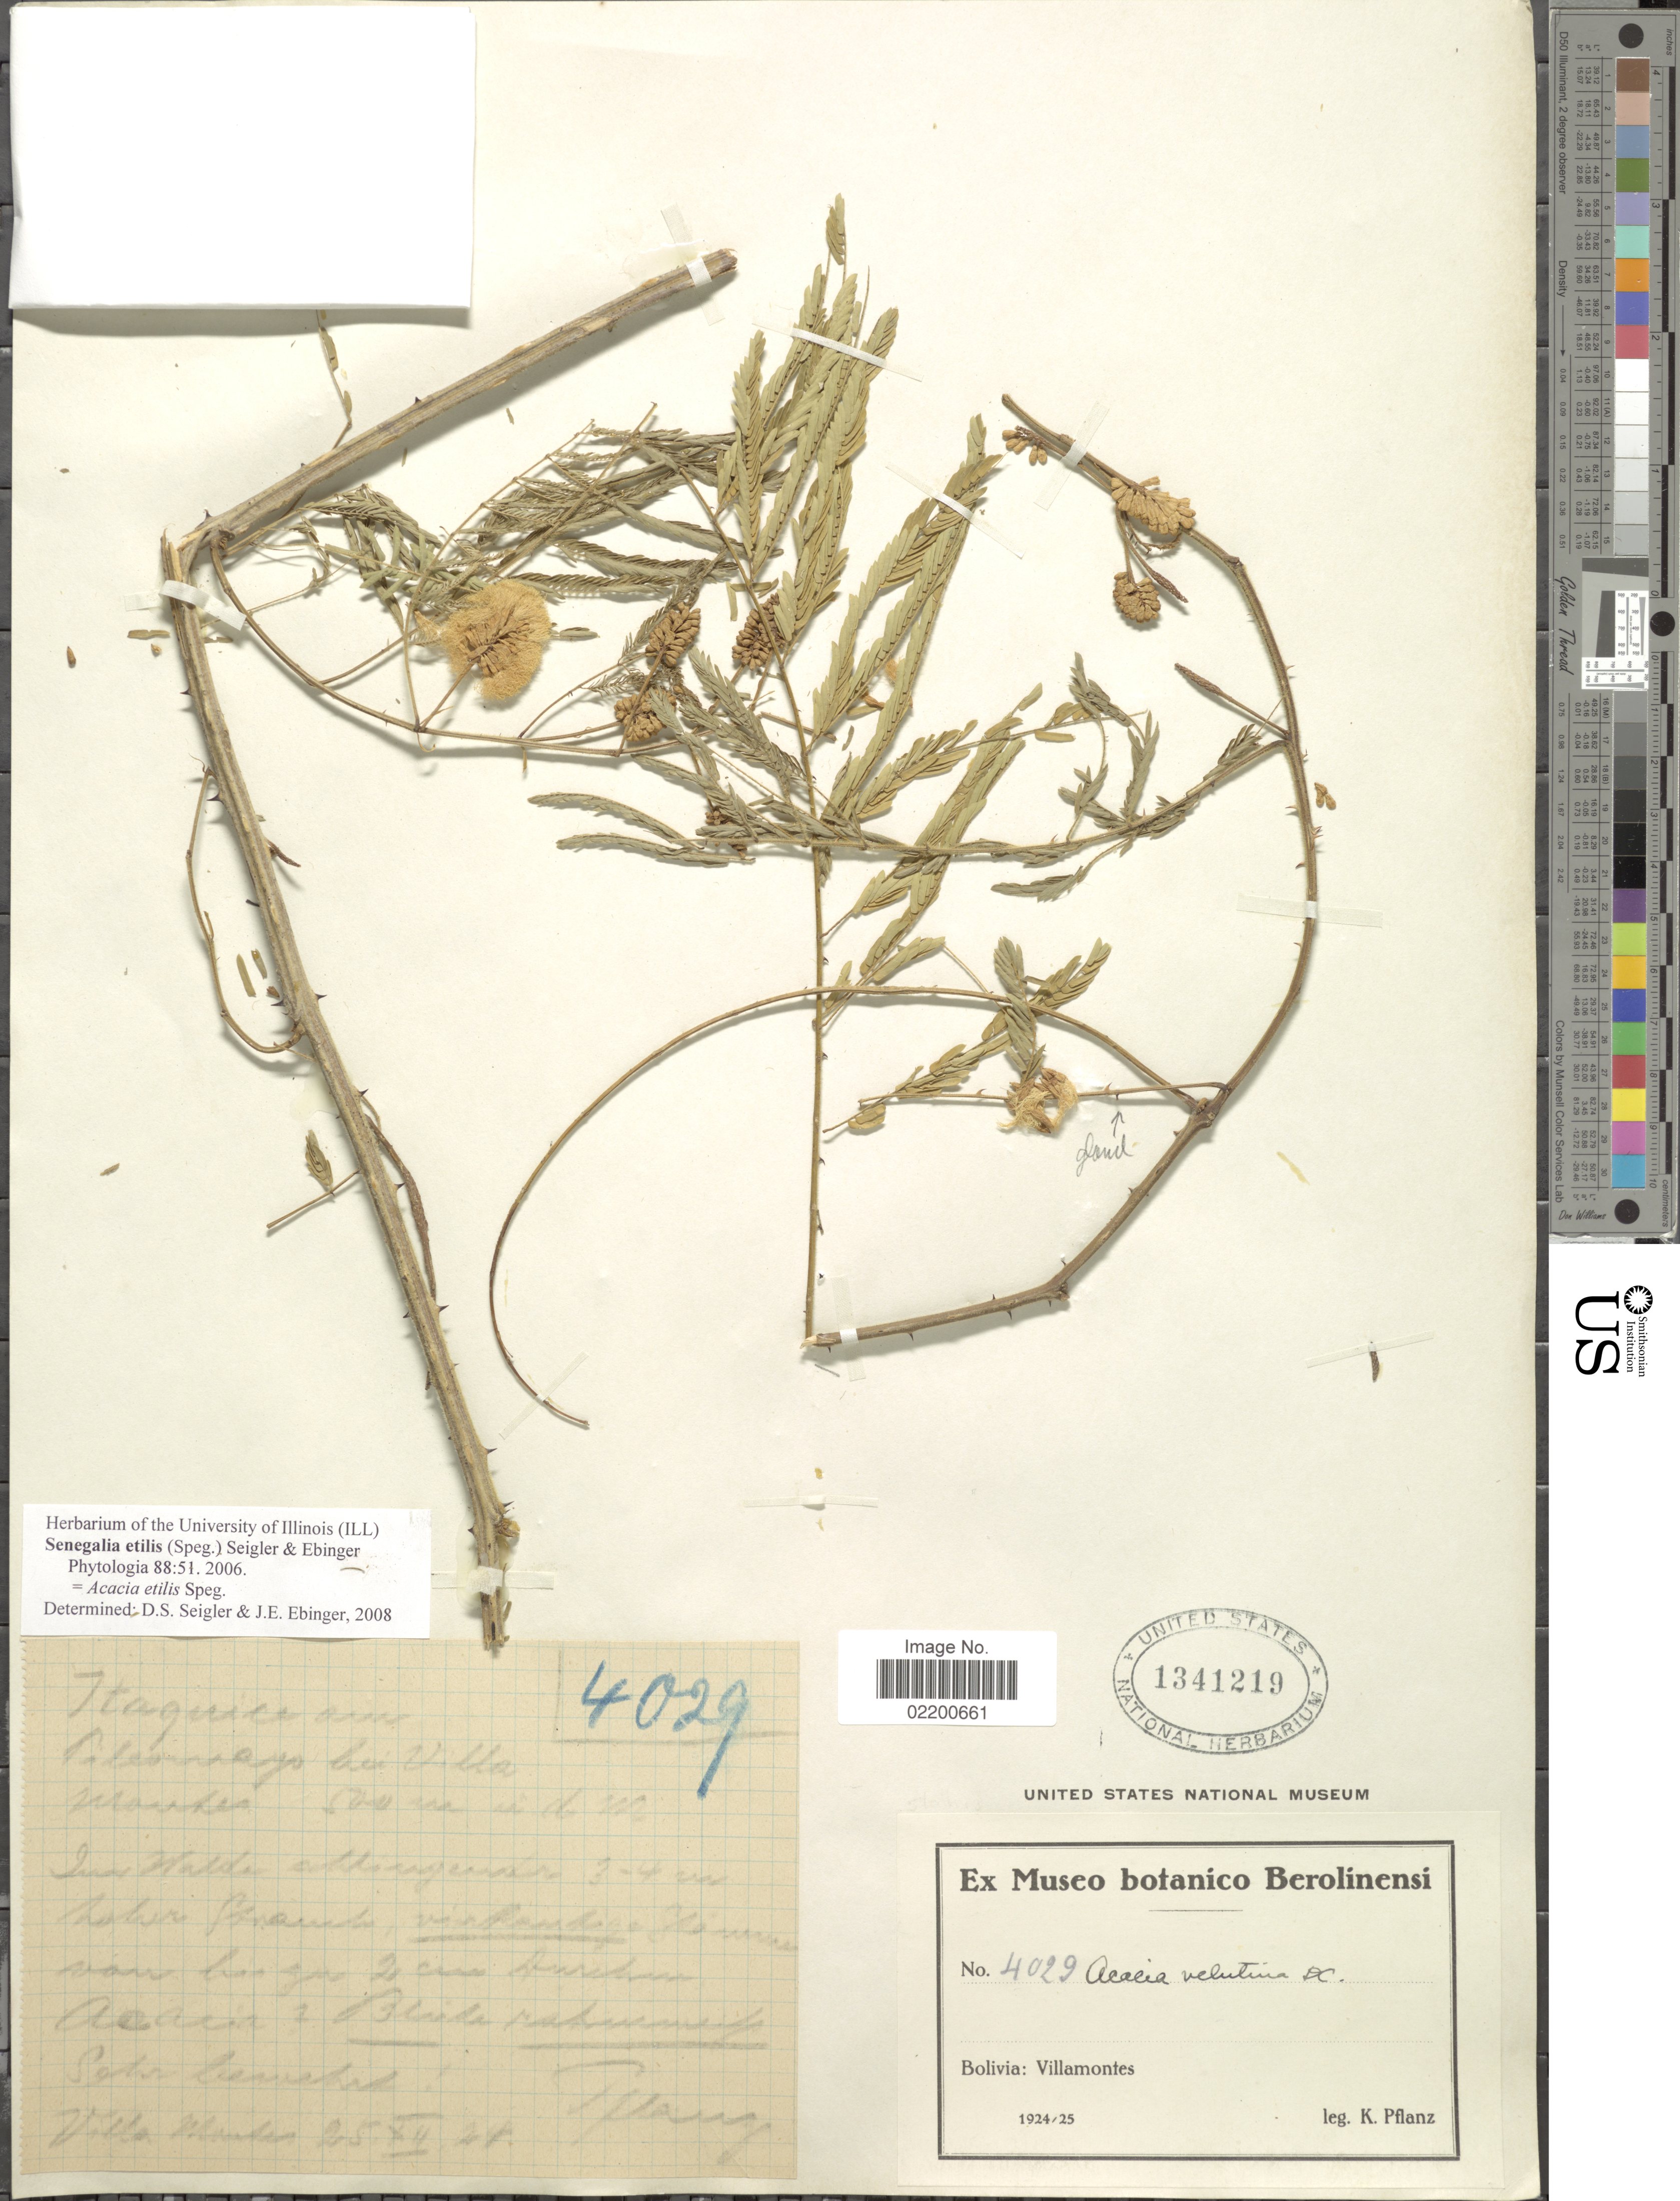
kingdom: Plantae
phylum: Tracheophyta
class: Magnoliopsida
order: Fabales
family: Fabaceae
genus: Senegalia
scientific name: Senegalia etilis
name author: (Speg.) Seigler & Ebinger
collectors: K. Pflanz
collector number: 4029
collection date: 1924-12-25/1925-12-25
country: Bolivia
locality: Itaguesa aux Palcamayu bei Villa, Montes Villamontes. [interpreted]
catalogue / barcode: US 1341219